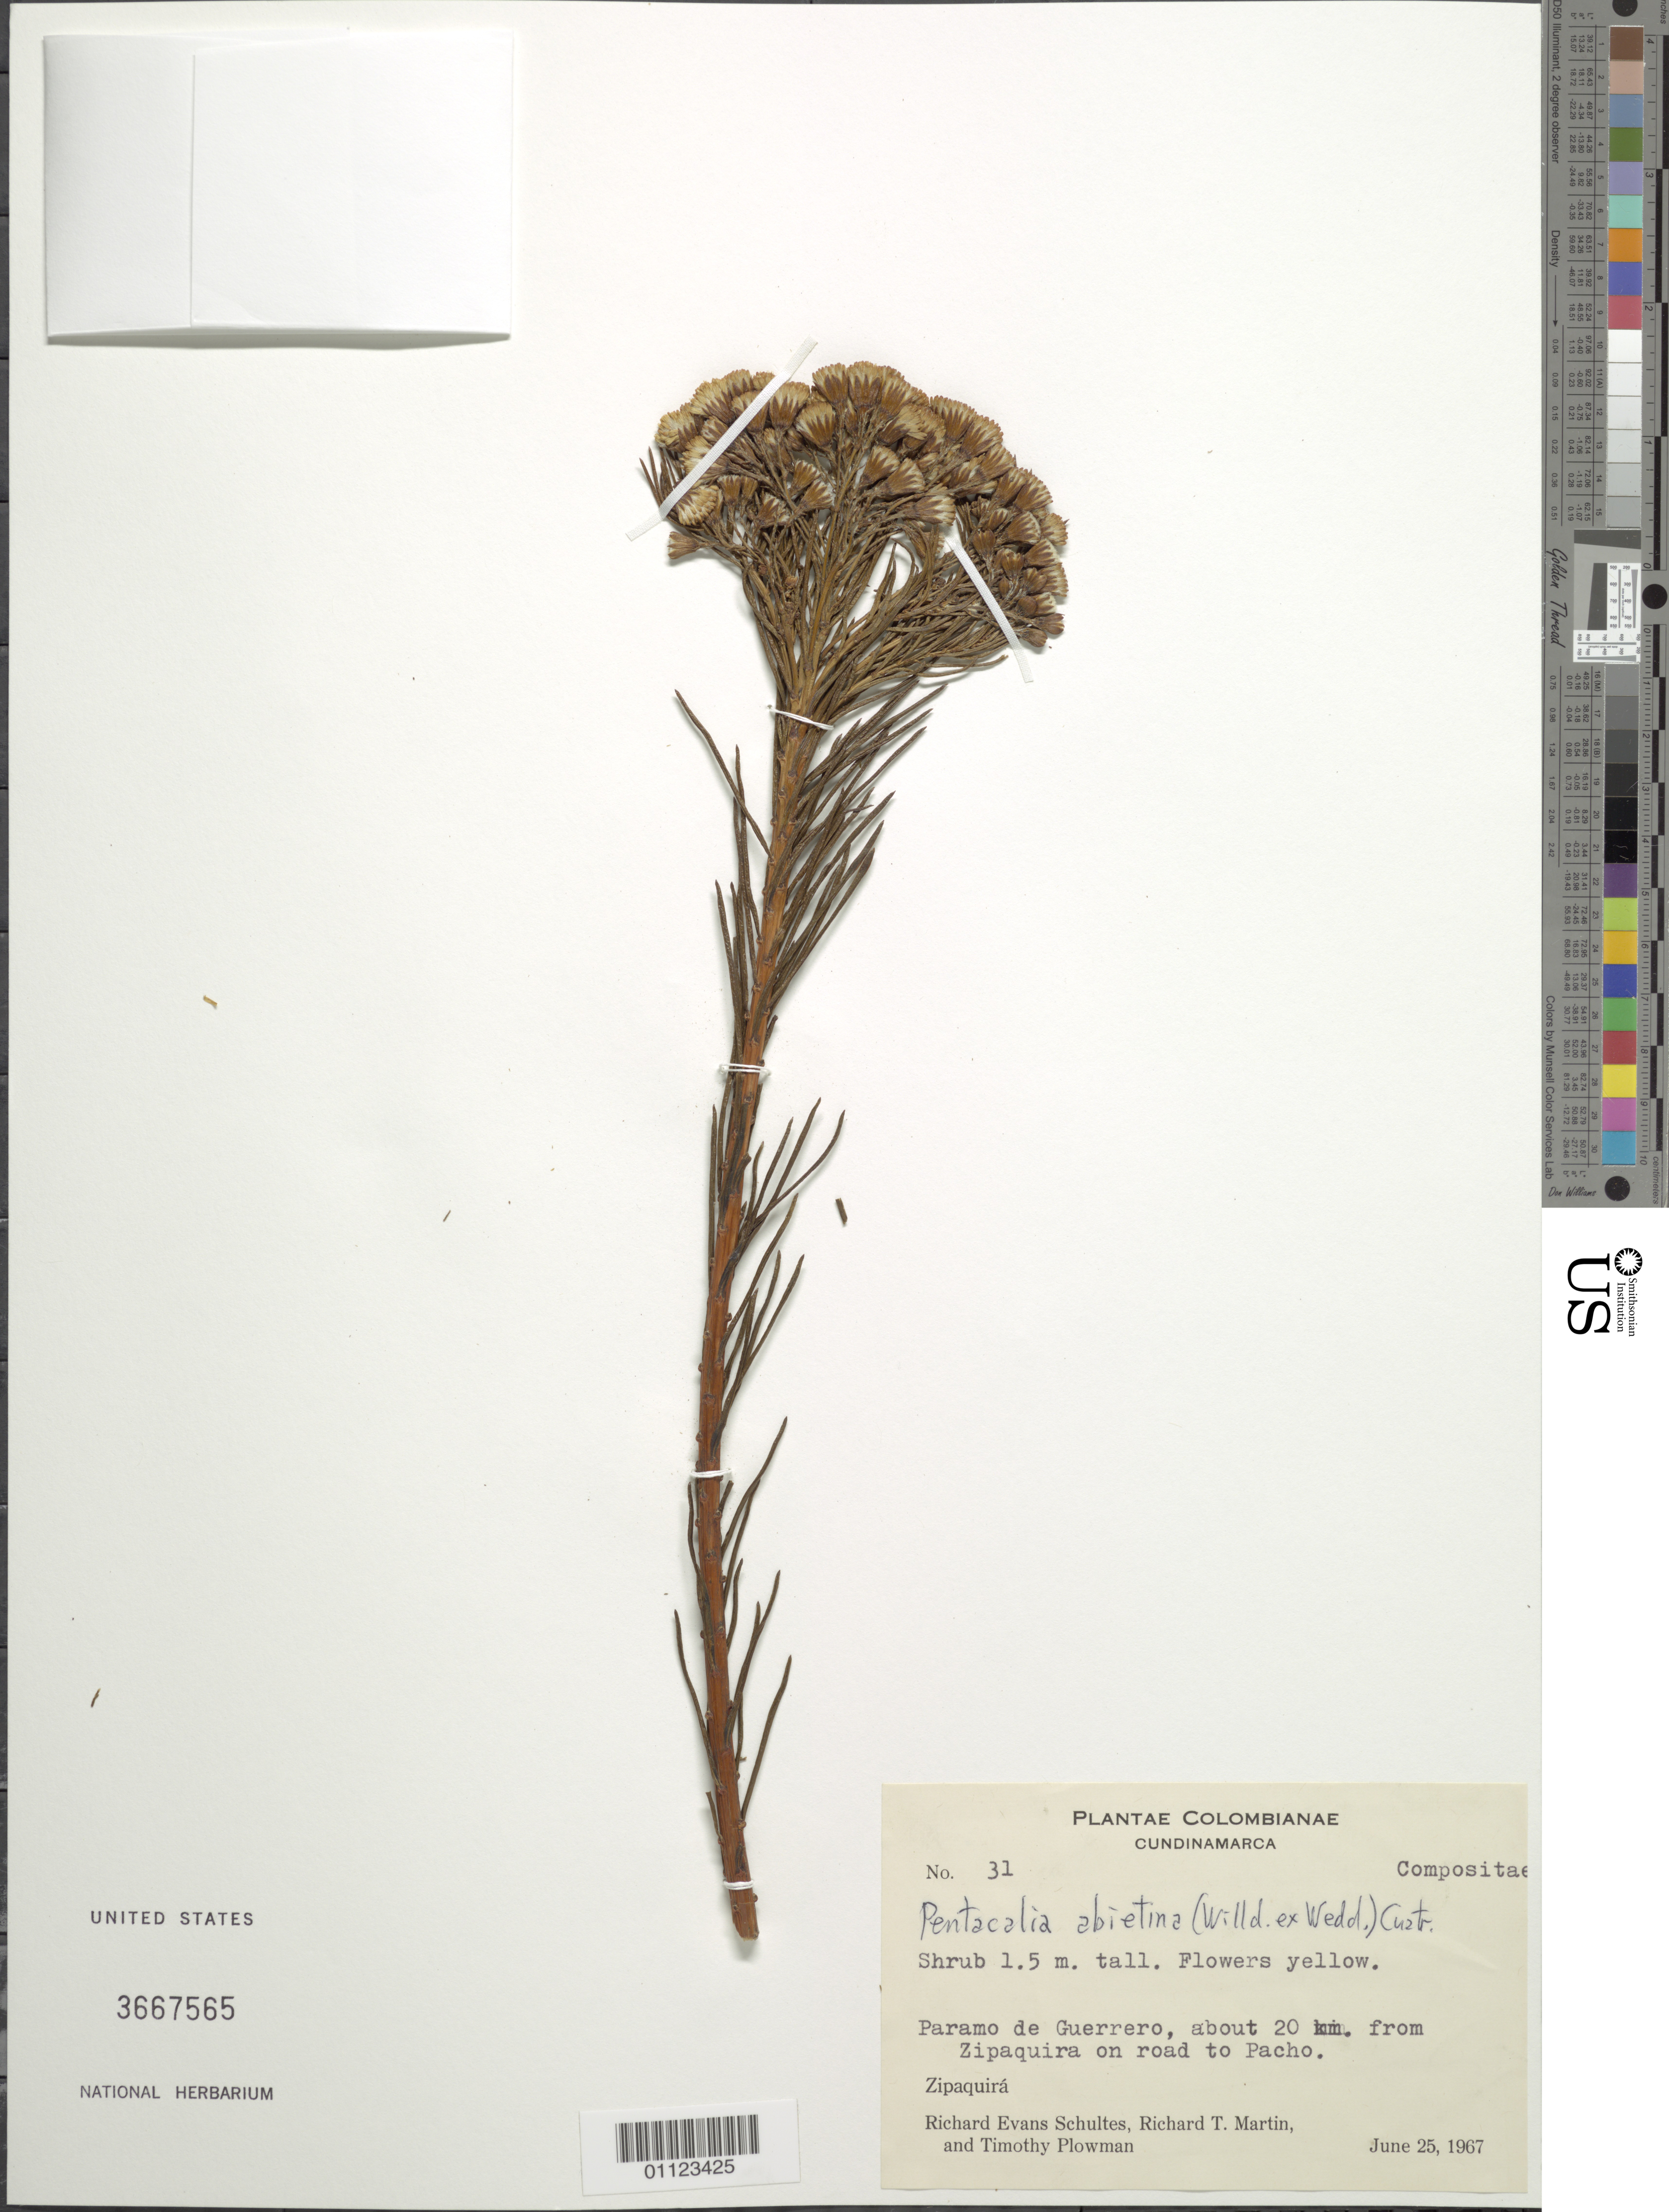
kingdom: Plantae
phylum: Tracheophyta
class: Magnoliopsida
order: Asterales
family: Asteraceae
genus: Pentacalia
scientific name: Pentacalia abietina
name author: (Willd. ex Wedd.) Cuatrec.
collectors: R. E. Schultes, R. T. Martin & T. Plowman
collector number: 31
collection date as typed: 25 Jun 1967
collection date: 1967-06-25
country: Colombia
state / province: Cundinamarca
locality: Paramo de Guerrero, 20 km. from Zipaquira on road to Pacho. Zipaquirá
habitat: Paramo.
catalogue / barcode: US 3667565